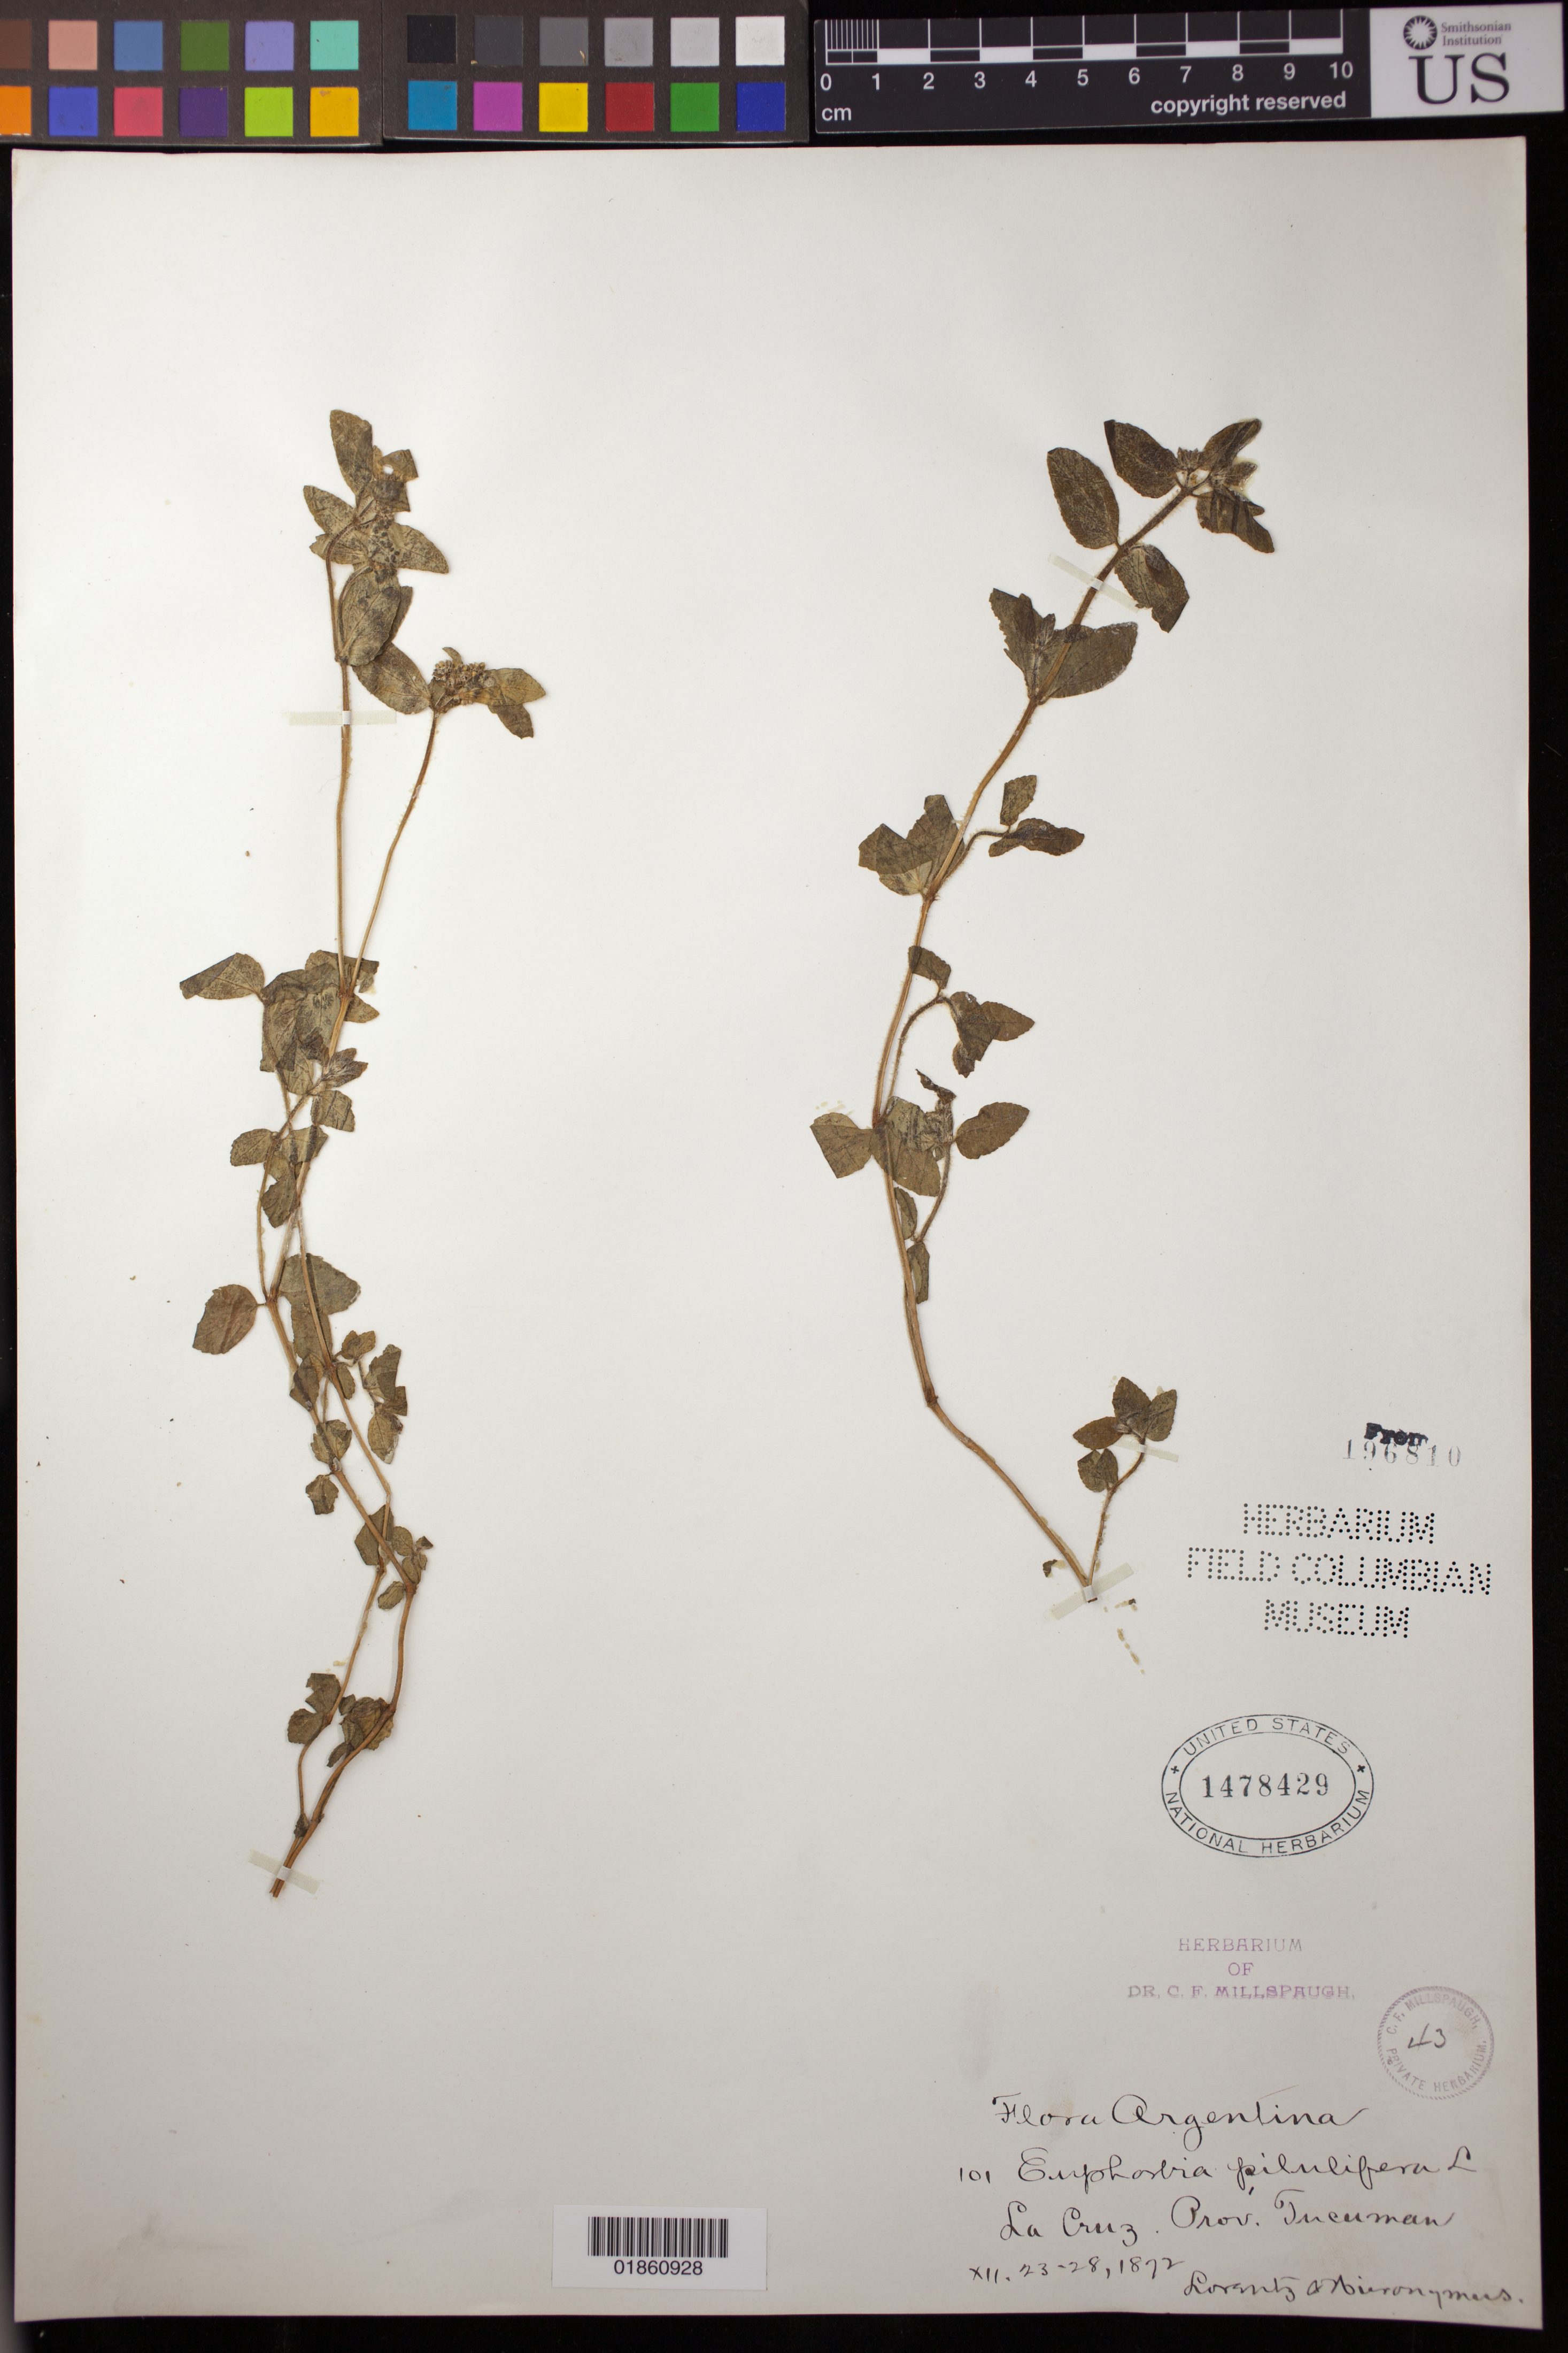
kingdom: Plantae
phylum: Tracheophyta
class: Magnoliopsida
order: Malpighiales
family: Euphorbiaceae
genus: Euphorbia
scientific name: Euphorbia hirta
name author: L.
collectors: P. G. Lorentz & G. H. Hieronymus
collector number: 101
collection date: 1872-12-23/1872-12-28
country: Argentina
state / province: Tucuman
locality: La Cruz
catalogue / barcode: US 1478429